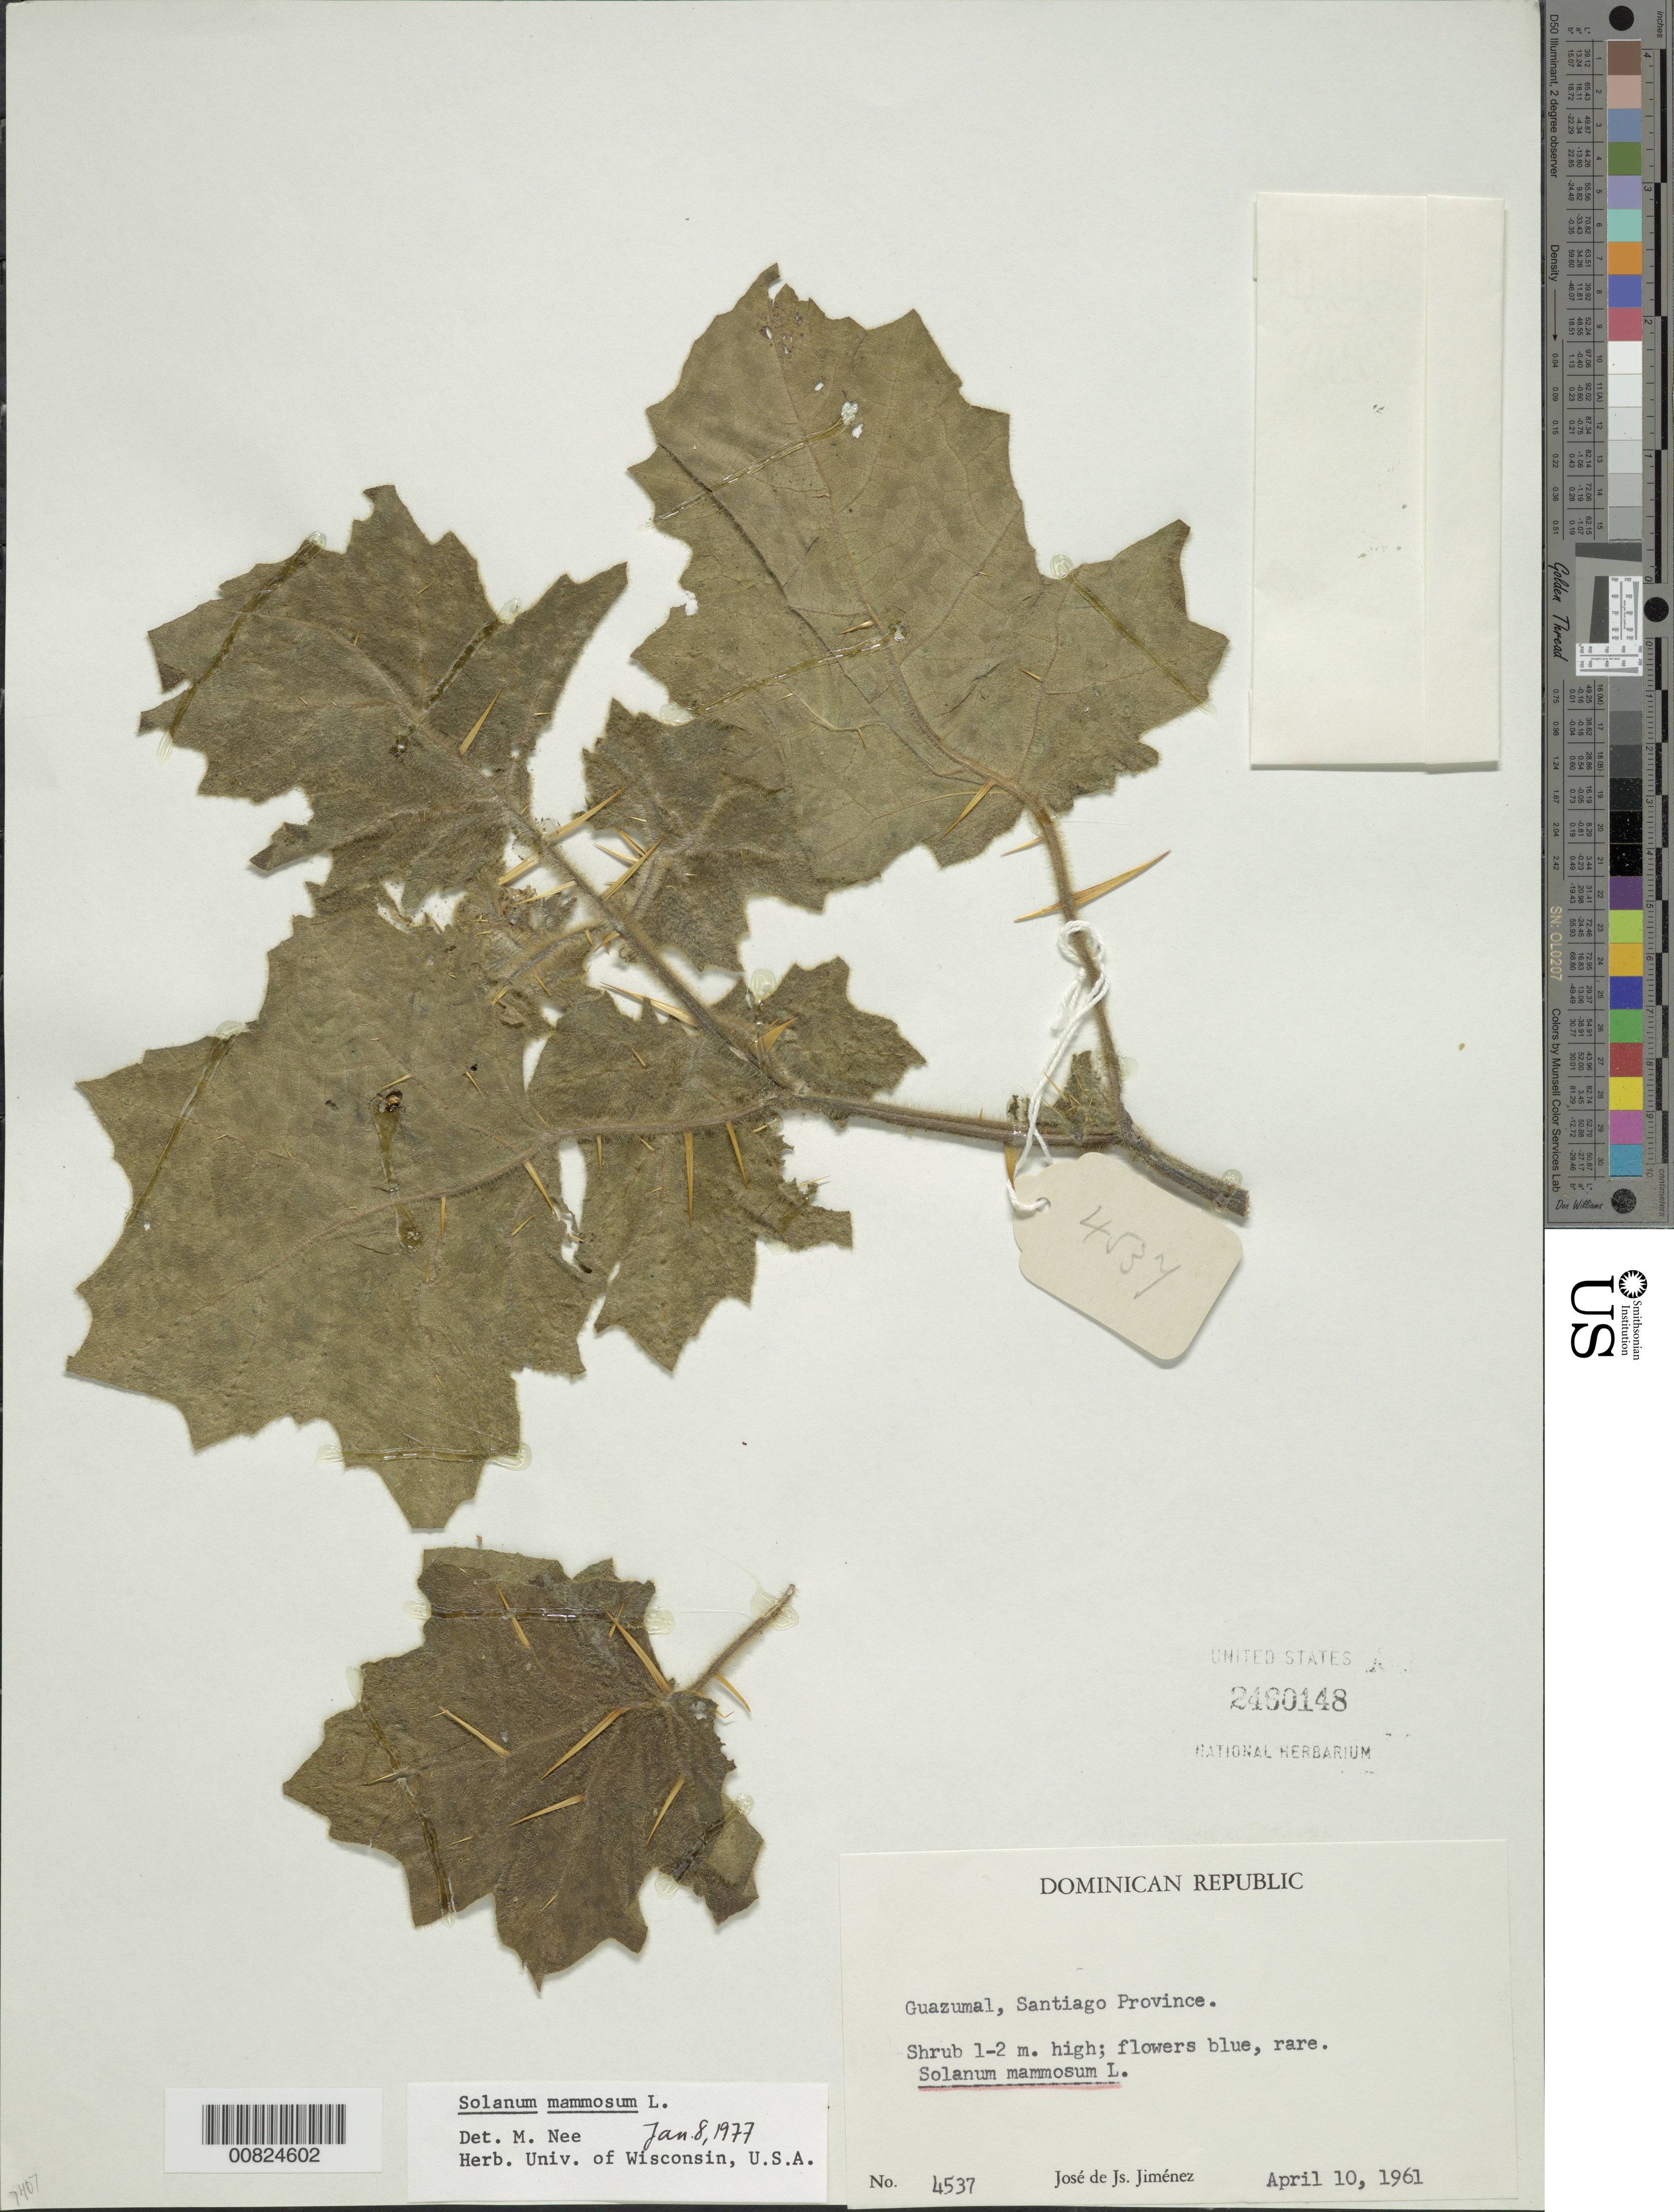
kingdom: Plantae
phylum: Tracheophyta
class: Magnoliopsida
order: Solanales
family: Solanaceae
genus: Solanum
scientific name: Solanum mammosum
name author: L.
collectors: J. J. Jiménez Almonte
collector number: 4537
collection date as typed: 10 Apr 1961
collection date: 1961-04-10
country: Dominican Republic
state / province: Santiago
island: Hispaniola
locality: Guazumal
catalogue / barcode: US 2480148